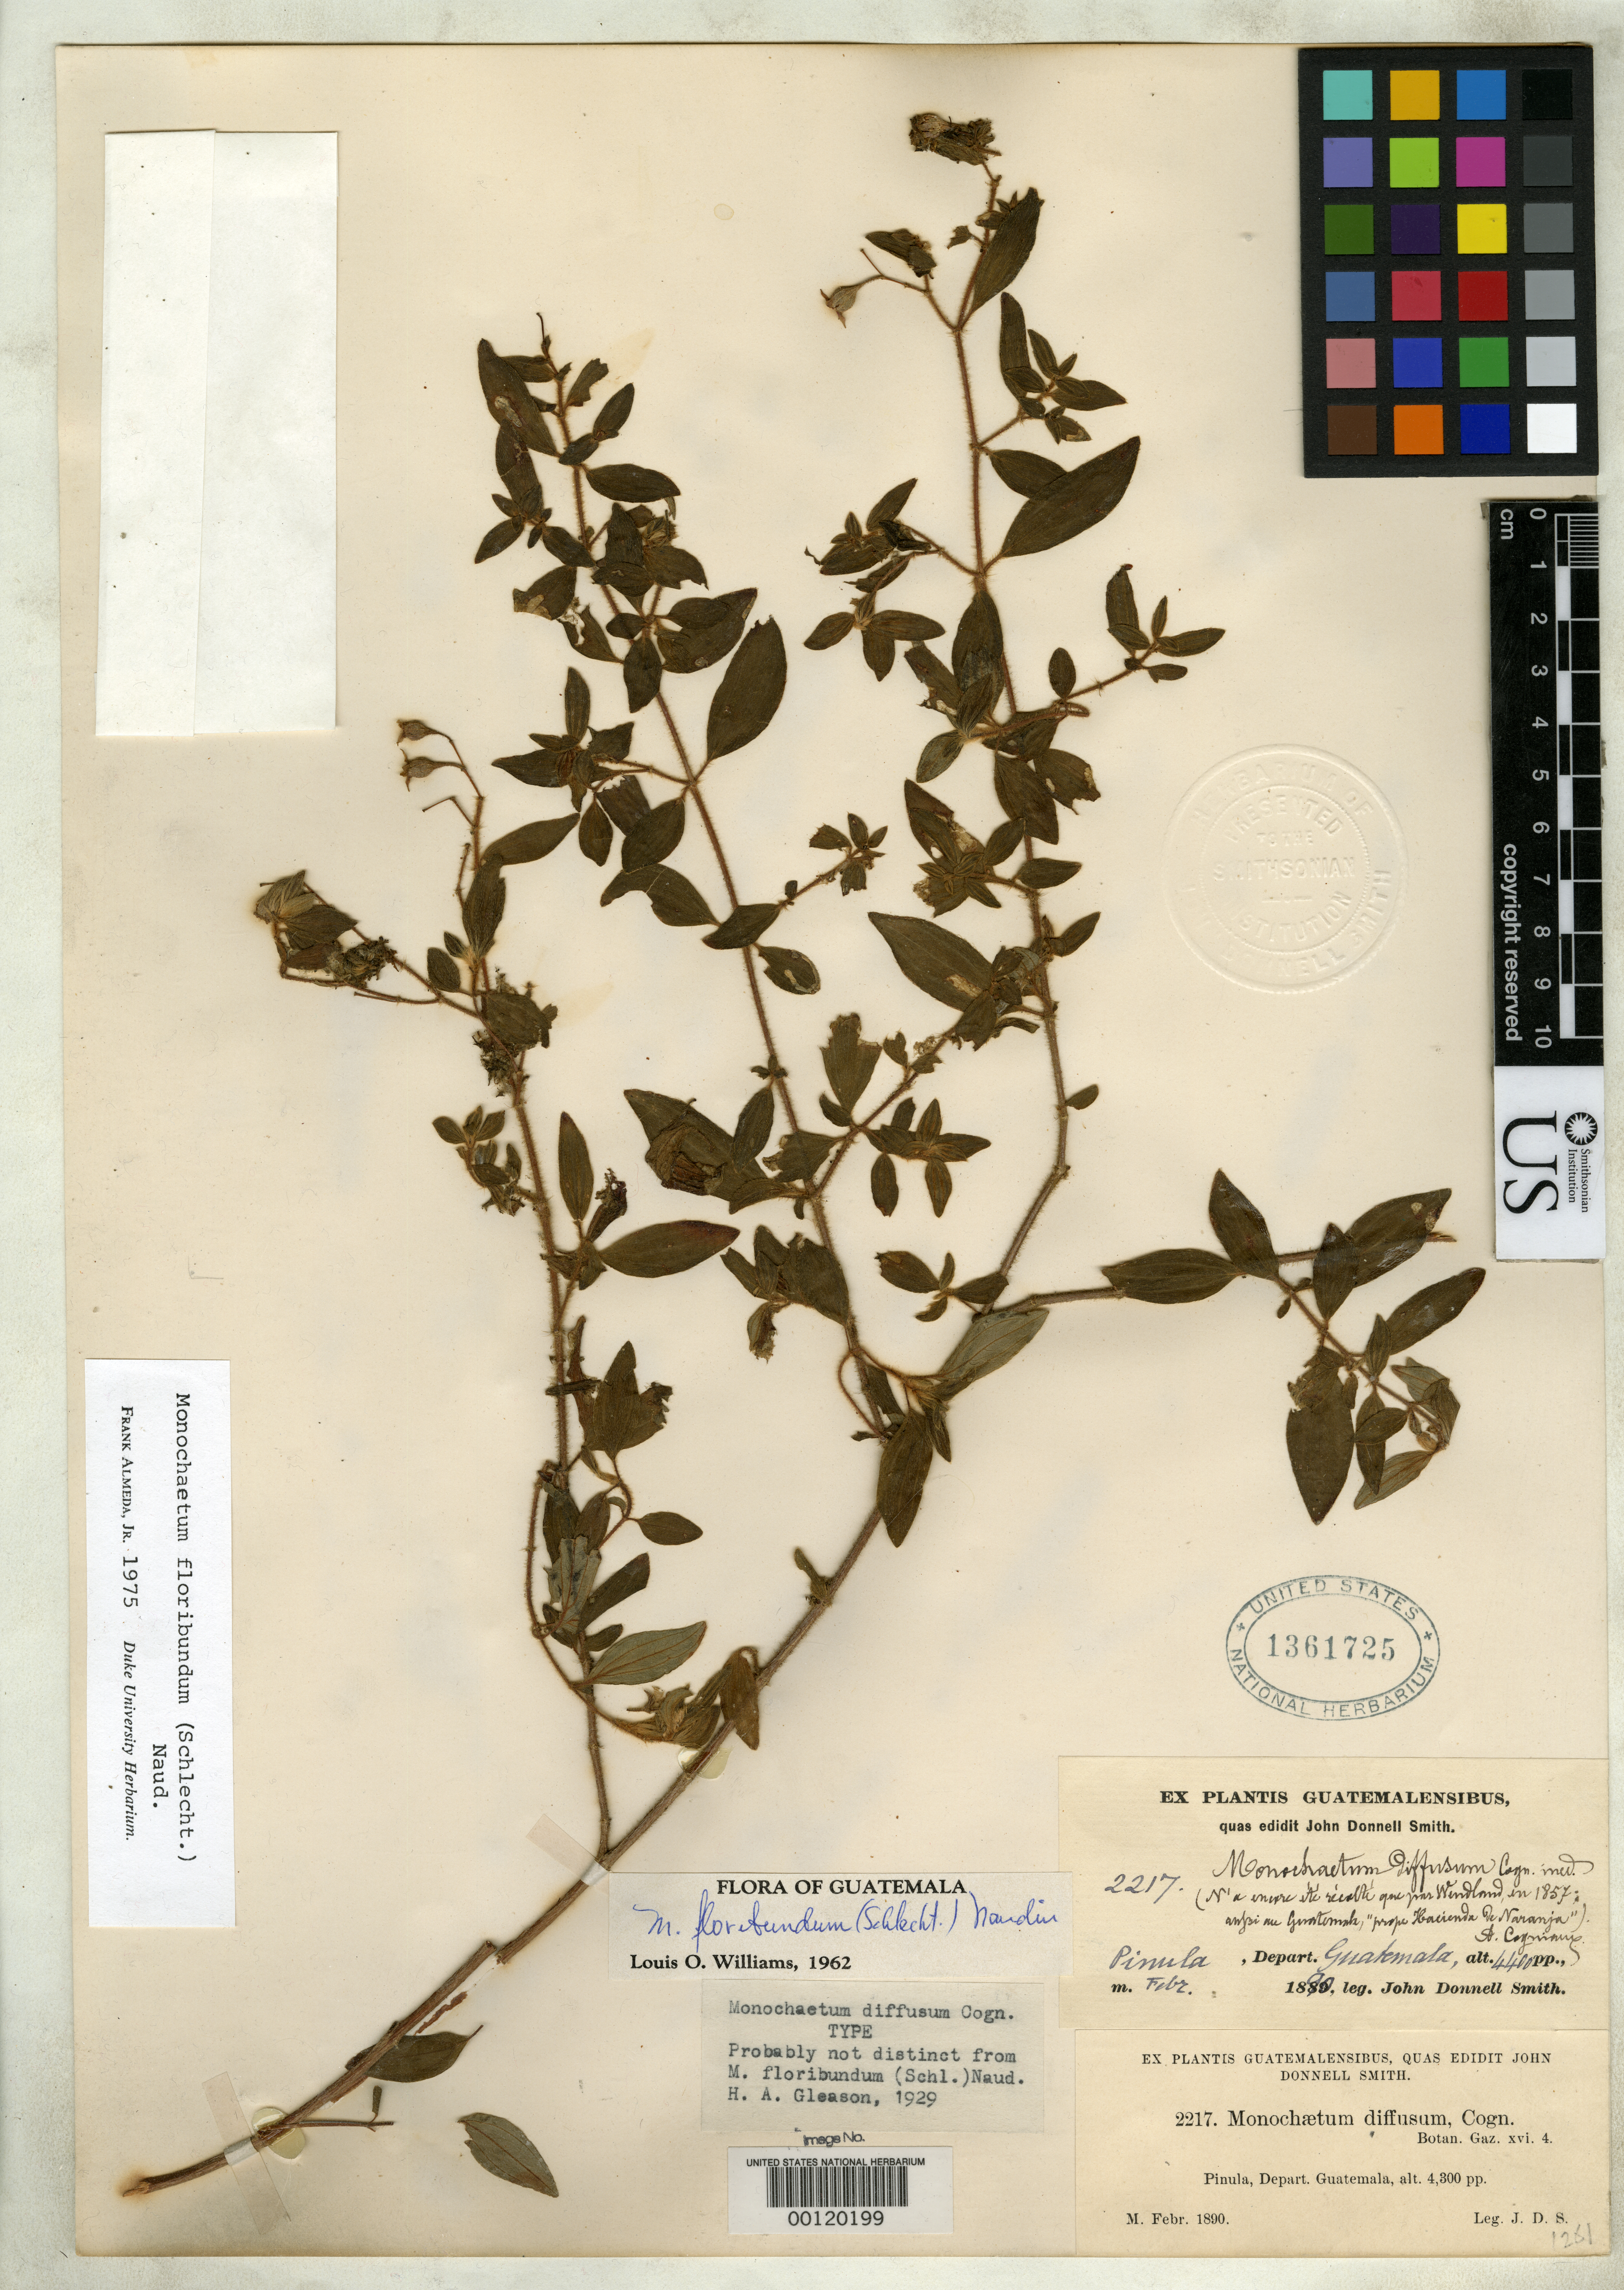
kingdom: Plantae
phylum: Tracheophyta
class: Magnoliopsida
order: Myrtales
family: Melastomataceae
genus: Monochaetum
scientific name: Monochaetum diffusum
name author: Cogn.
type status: Isotype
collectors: J. Donnell Smith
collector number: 2217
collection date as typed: Feb 1890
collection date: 1890-02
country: Guatemala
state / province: Guatemala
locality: Pinula.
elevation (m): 1341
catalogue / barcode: US 1361725